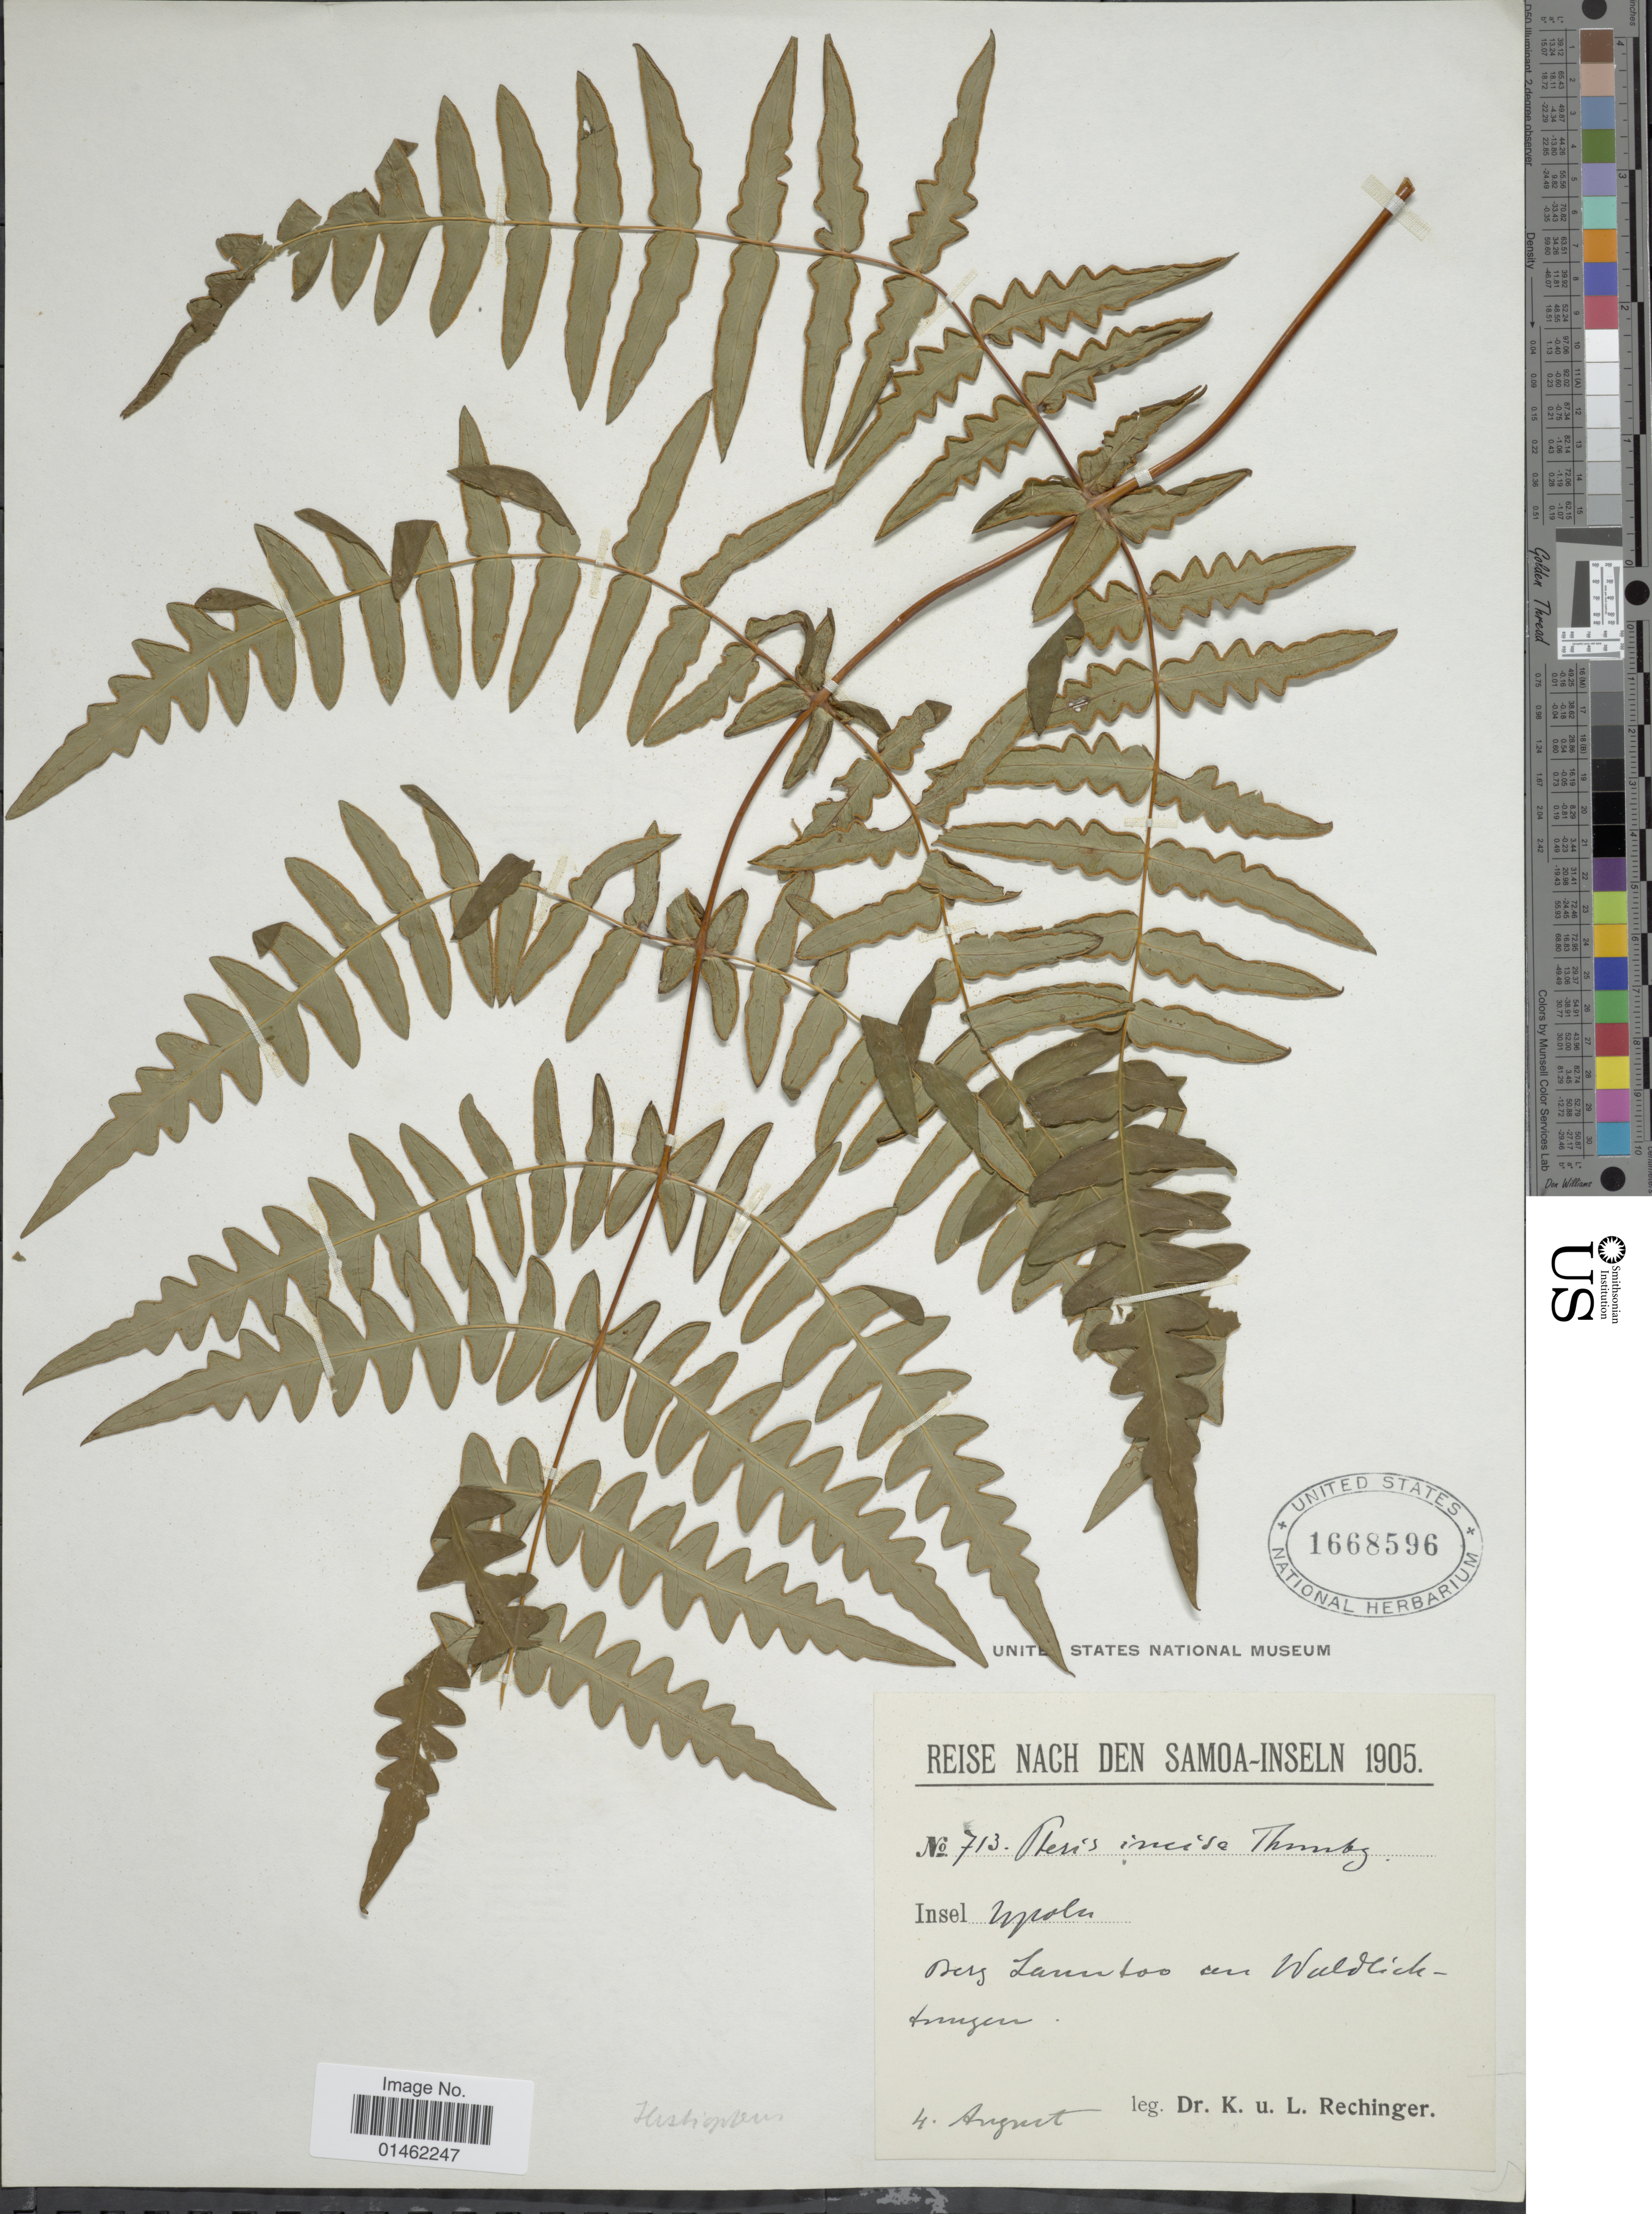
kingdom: Plantae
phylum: Tracheophyta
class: Polypodiopsida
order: Polypodiales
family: Dennstaedtiaceae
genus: Histiopteris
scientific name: Histiopteris incisa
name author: (Thunb.) J. Sm.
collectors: K. Rechinger & L. Rechinger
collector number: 713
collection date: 1905-08-04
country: Samoa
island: Upolu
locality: Insel Upolu Berg Launtos an Waldlicht [illegible text]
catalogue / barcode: US 1668596